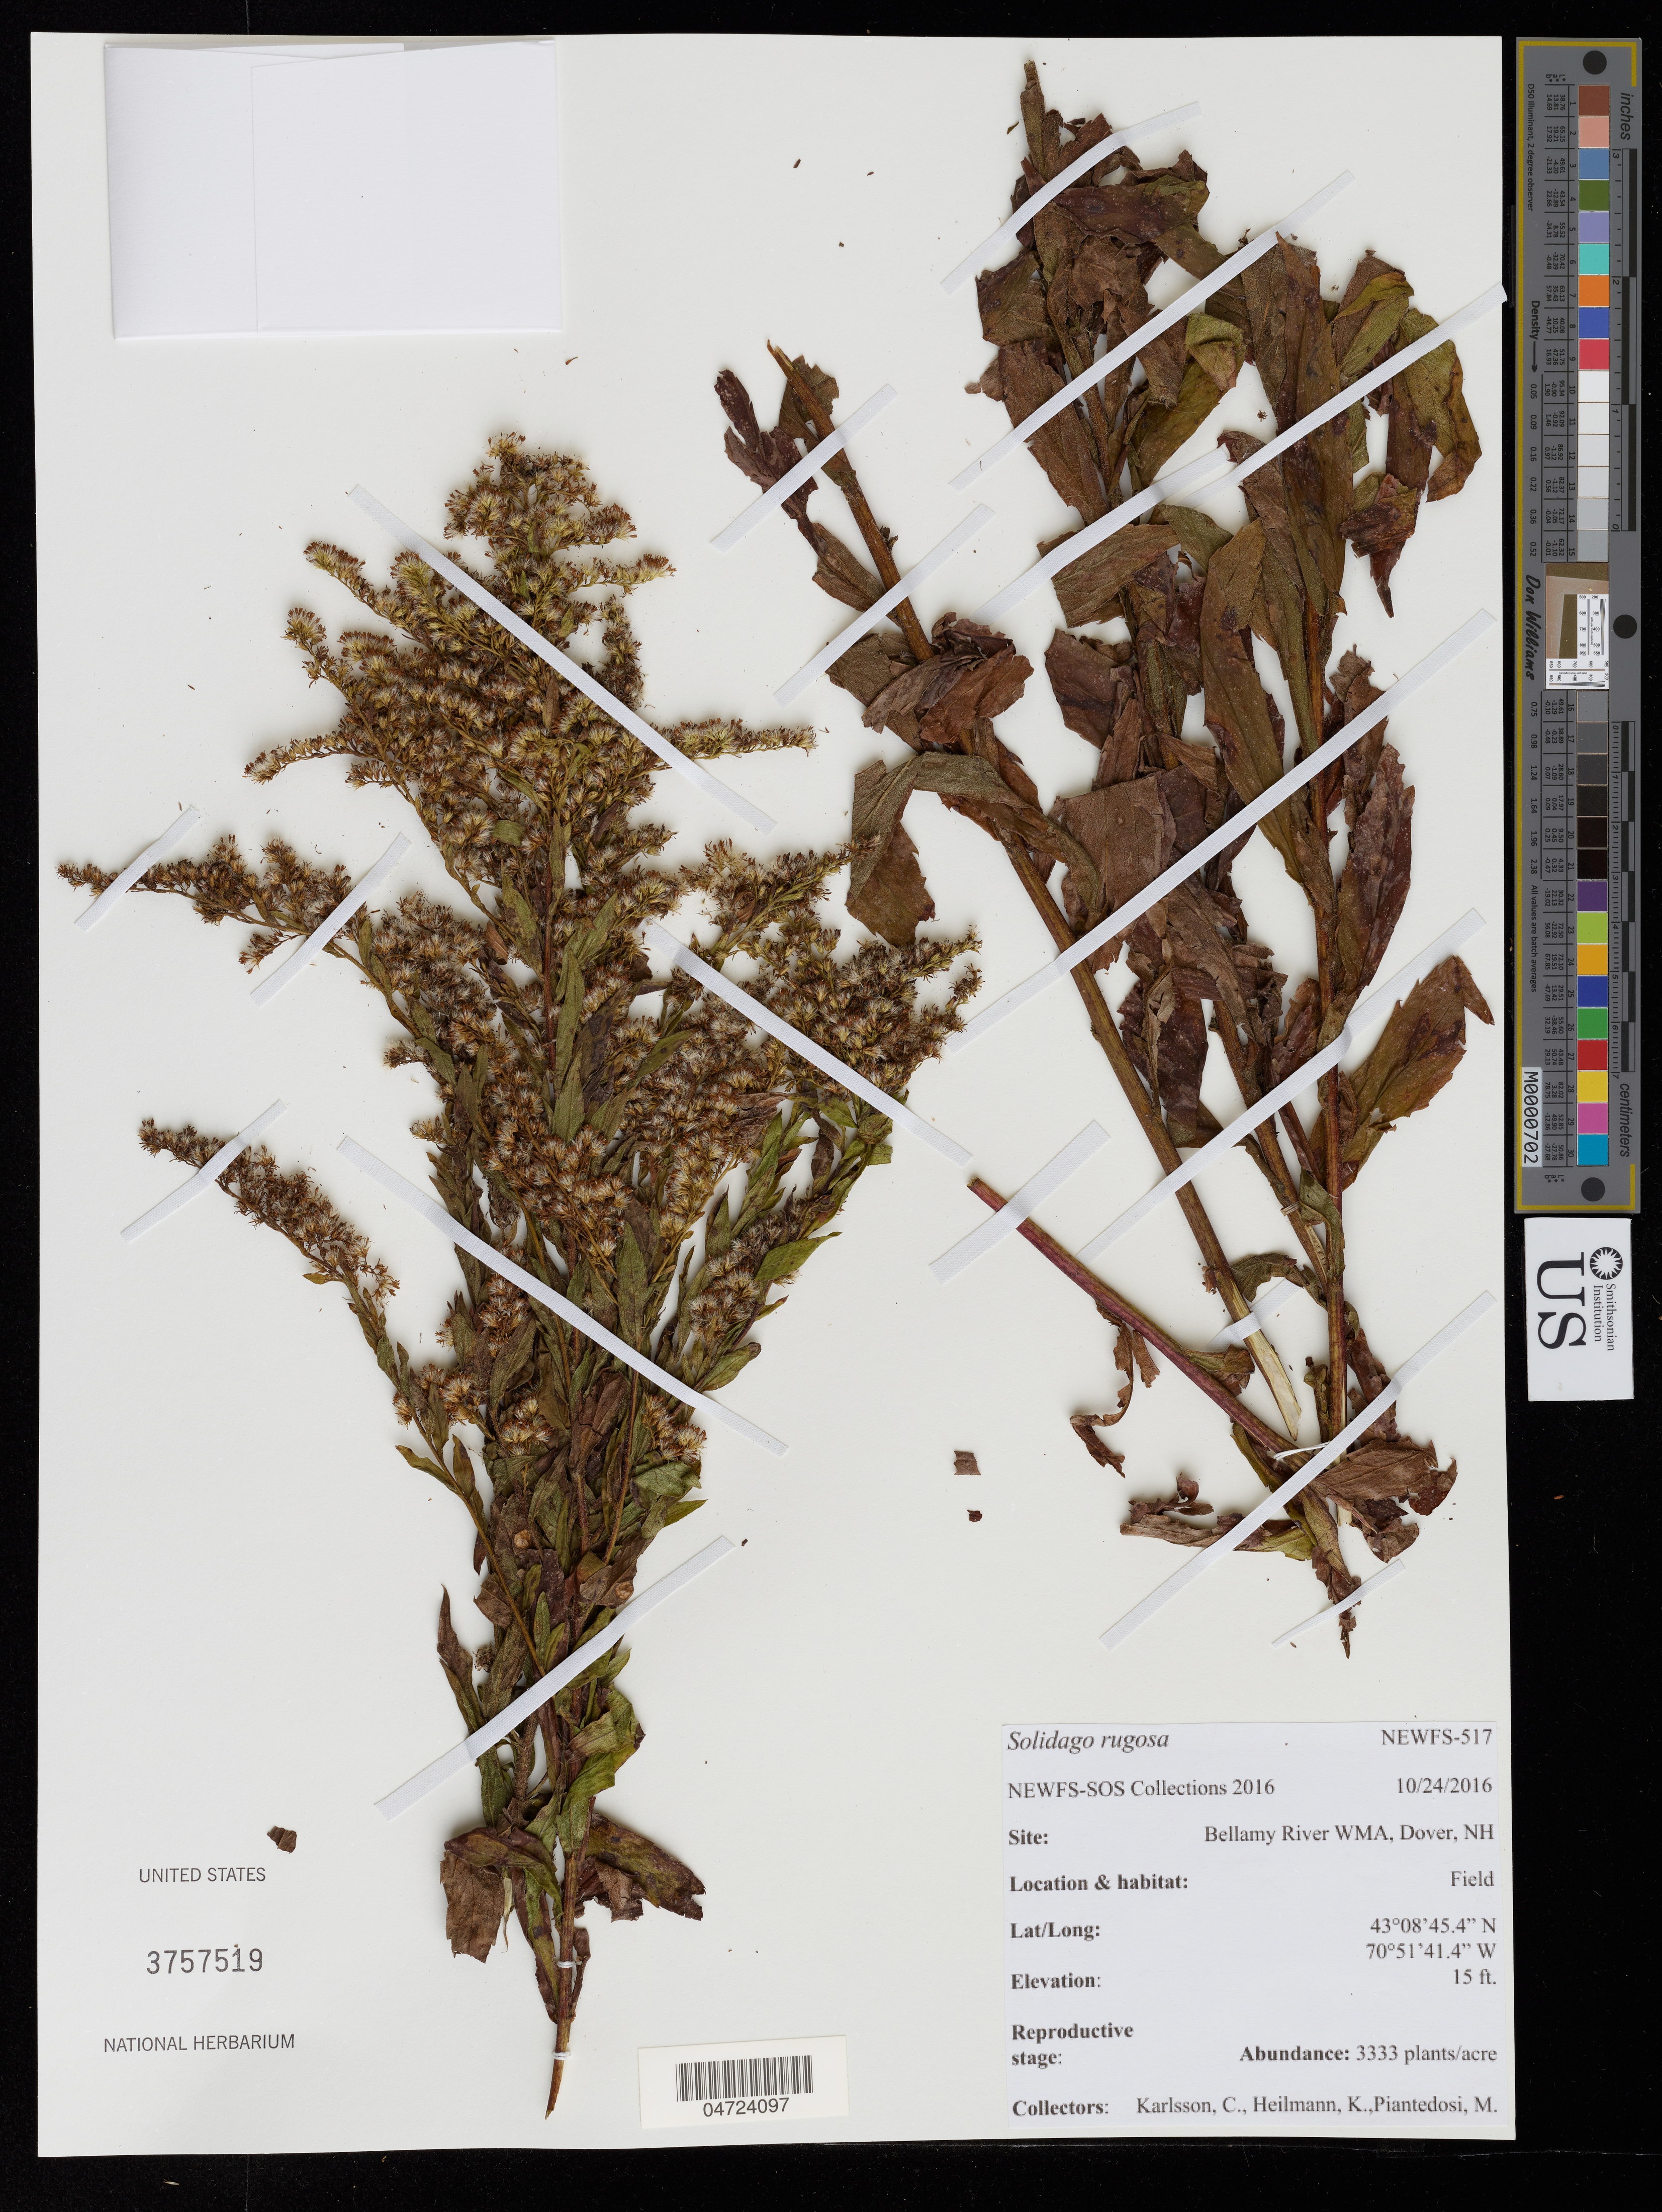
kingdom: Plantae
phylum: Tracheophyta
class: Magnoliopsida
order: Asterales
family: Asteraceae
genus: Solidago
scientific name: Solidago rugosa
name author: Mill.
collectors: C. Karlsson, K. Heilmann & M. Piantedosi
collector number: NEWFS-517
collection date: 2016-10-24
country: United States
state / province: New Hampshire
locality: Site: Bellamy River W.M.A, Dover. Field.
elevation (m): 5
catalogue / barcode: US 3757519